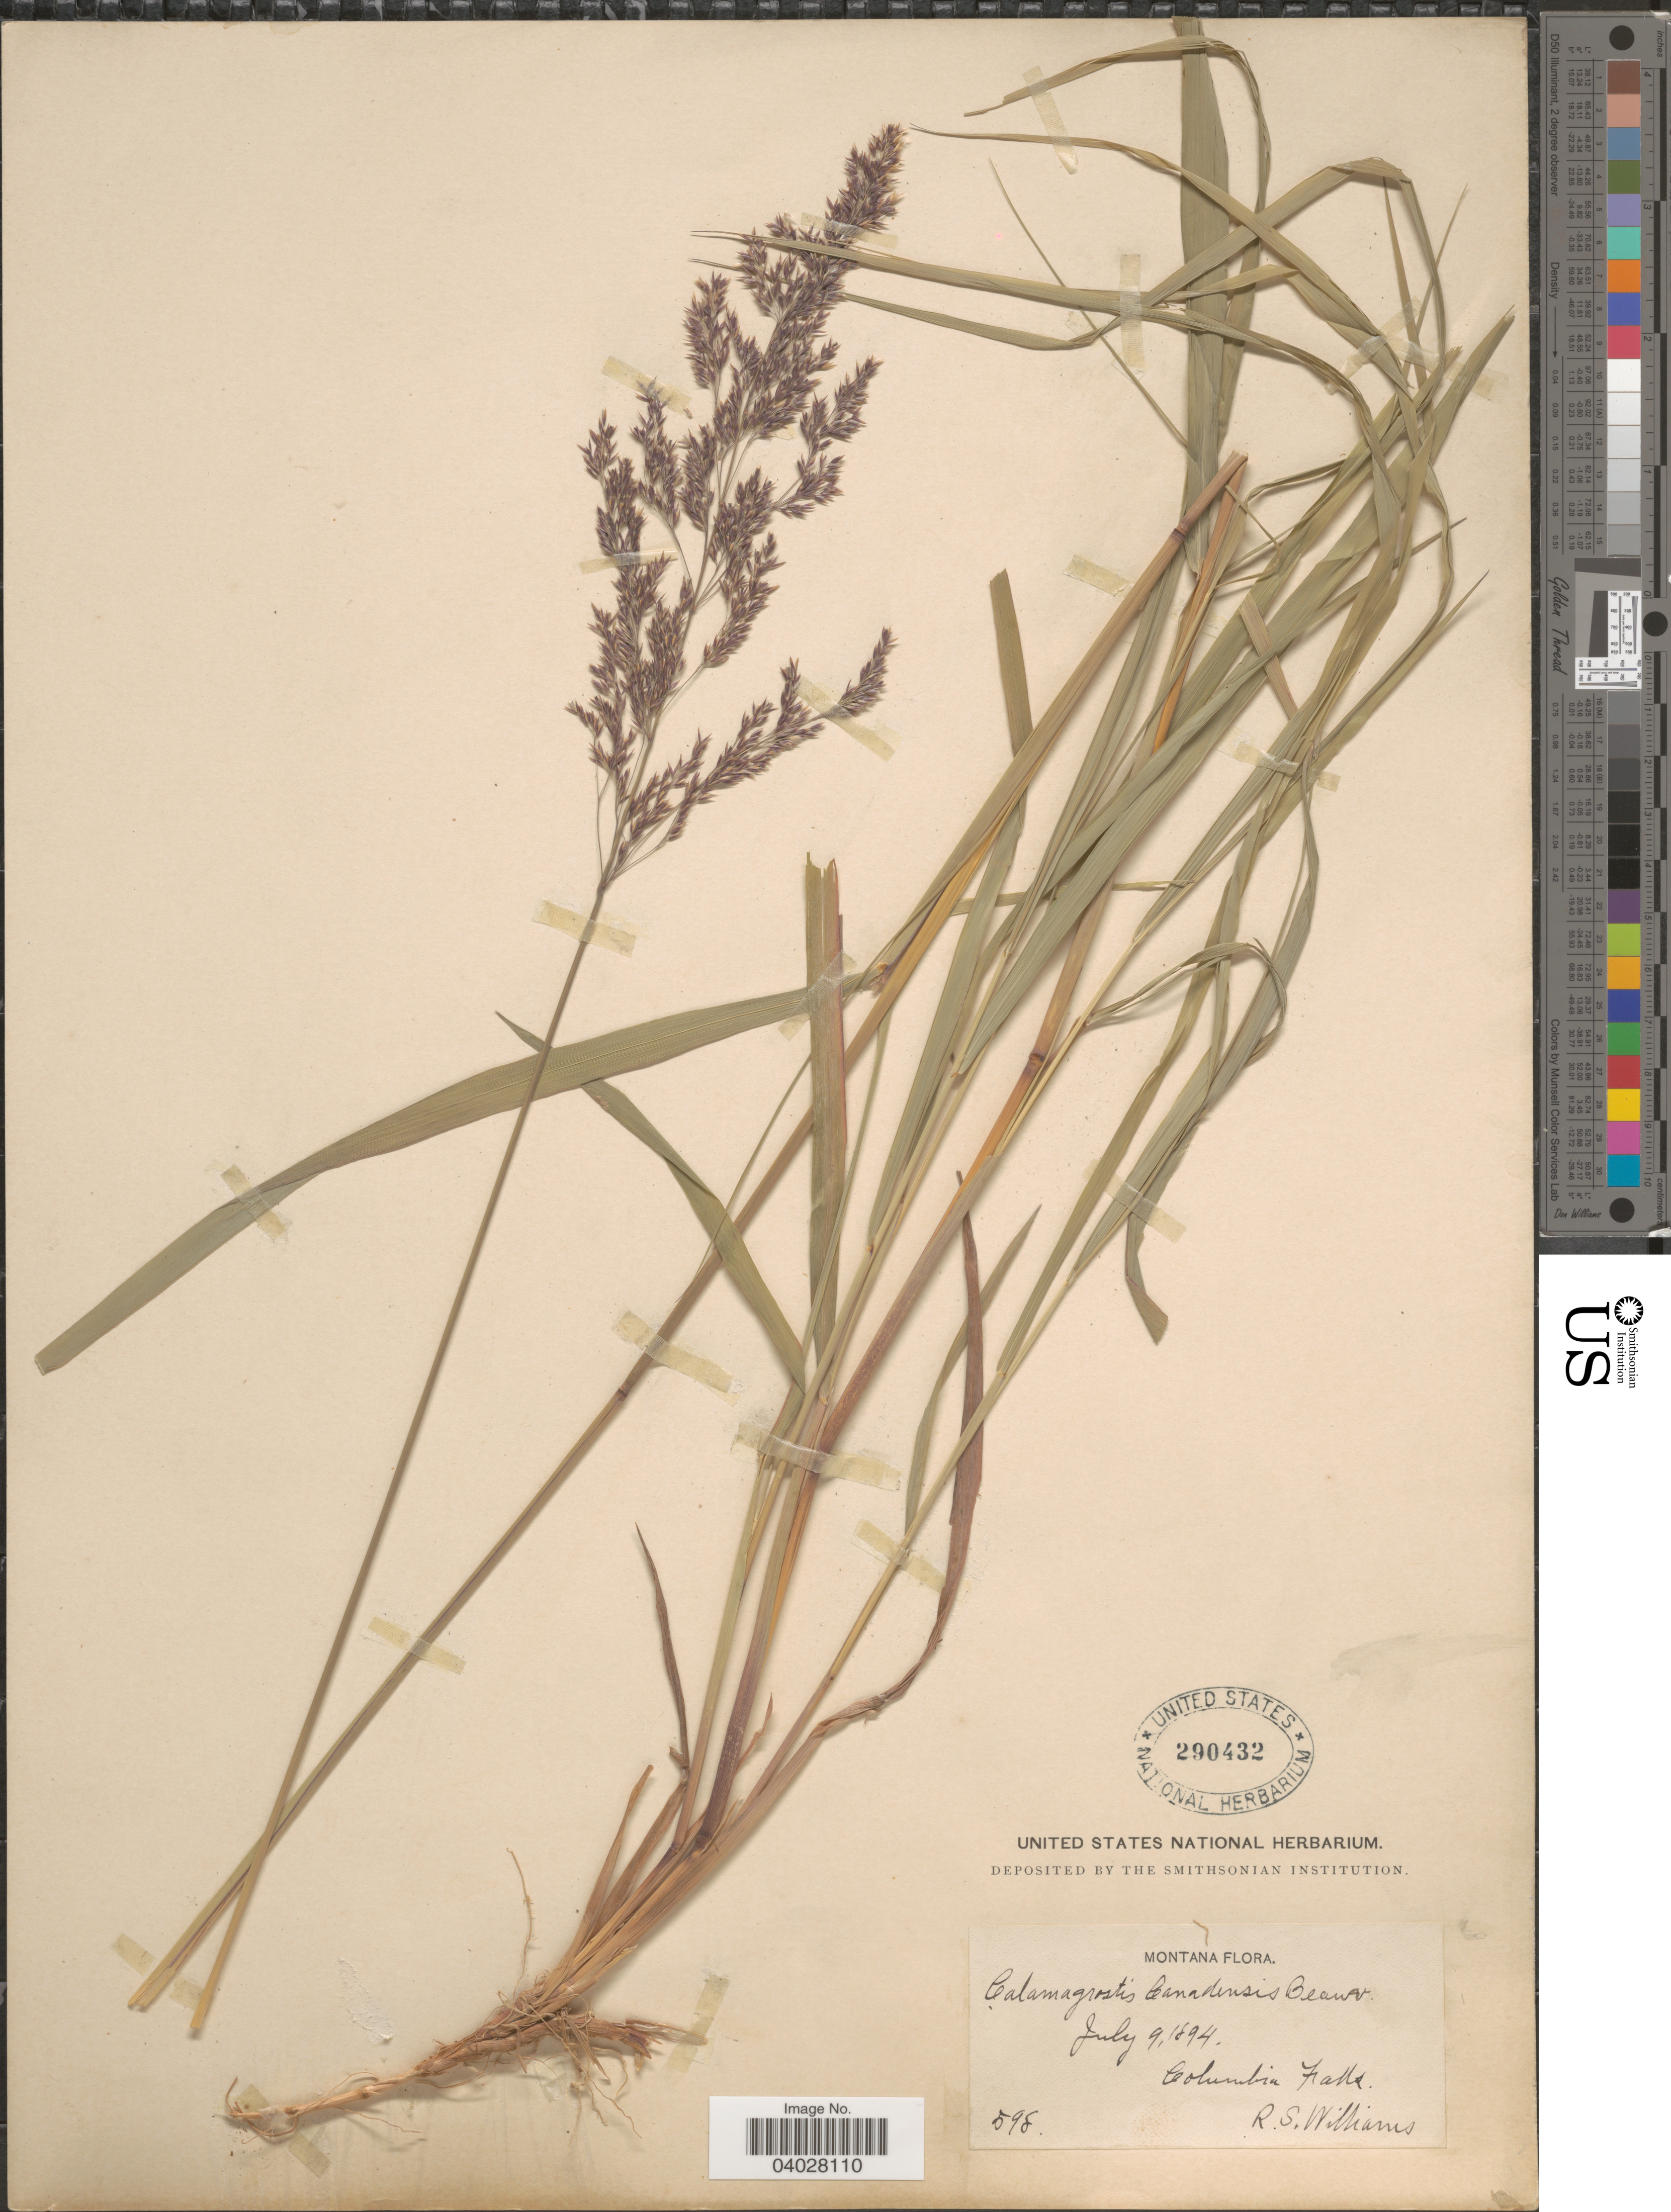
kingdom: Plantae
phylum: Tracheophyta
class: Liliopsida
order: Poales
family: Poaceae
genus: Calamagrostis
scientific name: Calamagrostis canadensis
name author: (Michx.) P. Beauv.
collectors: R. S. Williams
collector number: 598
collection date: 1894-07-09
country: United States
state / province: Montana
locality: Columbia Falls.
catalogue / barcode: US 290432